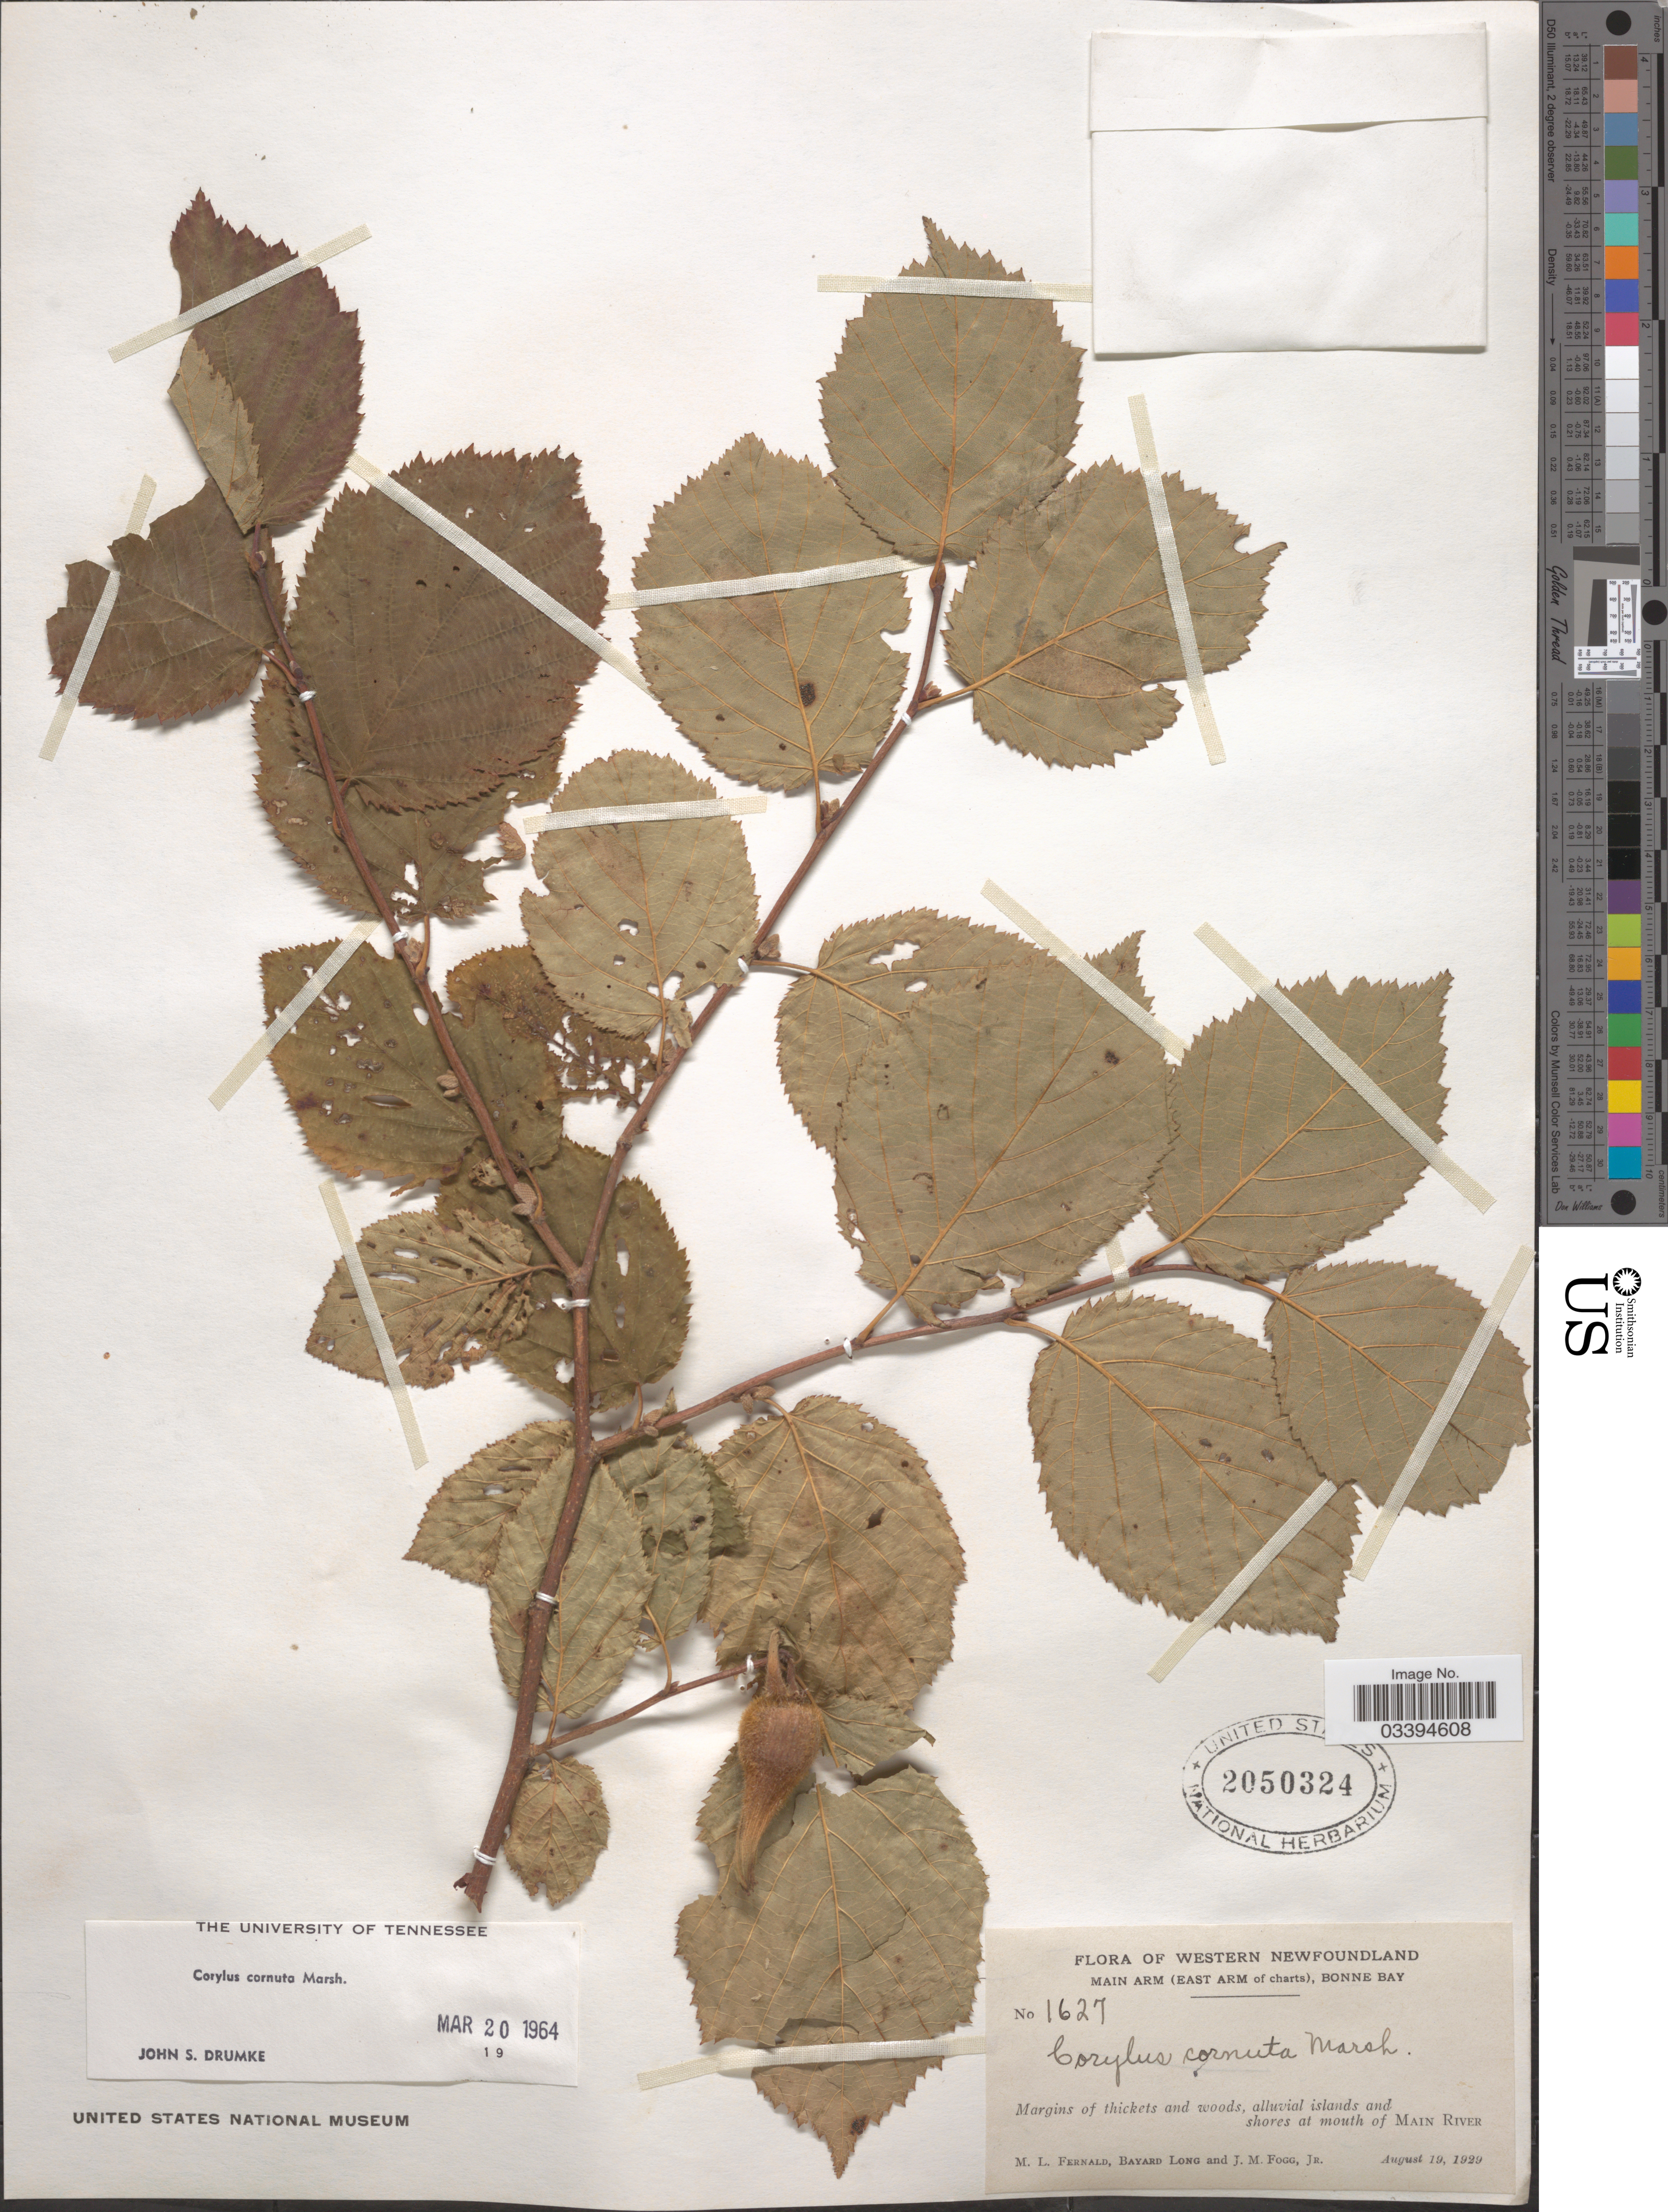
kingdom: Plantae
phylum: Tracheophyta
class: Magnoliopsida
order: Fagales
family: Betulaceae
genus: Corylus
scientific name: Corylus cornuta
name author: Marshall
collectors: M. L. Fernald, B. Long & J. Fogg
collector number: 1627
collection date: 1929-08-19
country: Canada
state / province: Newfoundland and Labrador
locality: Western Newfoundland, Main Arm (East Arm of charts), Bonne Bay. Margins of thickets and woods, alluvial islands and shores at mouth of Main River.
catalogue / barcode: US 2050324